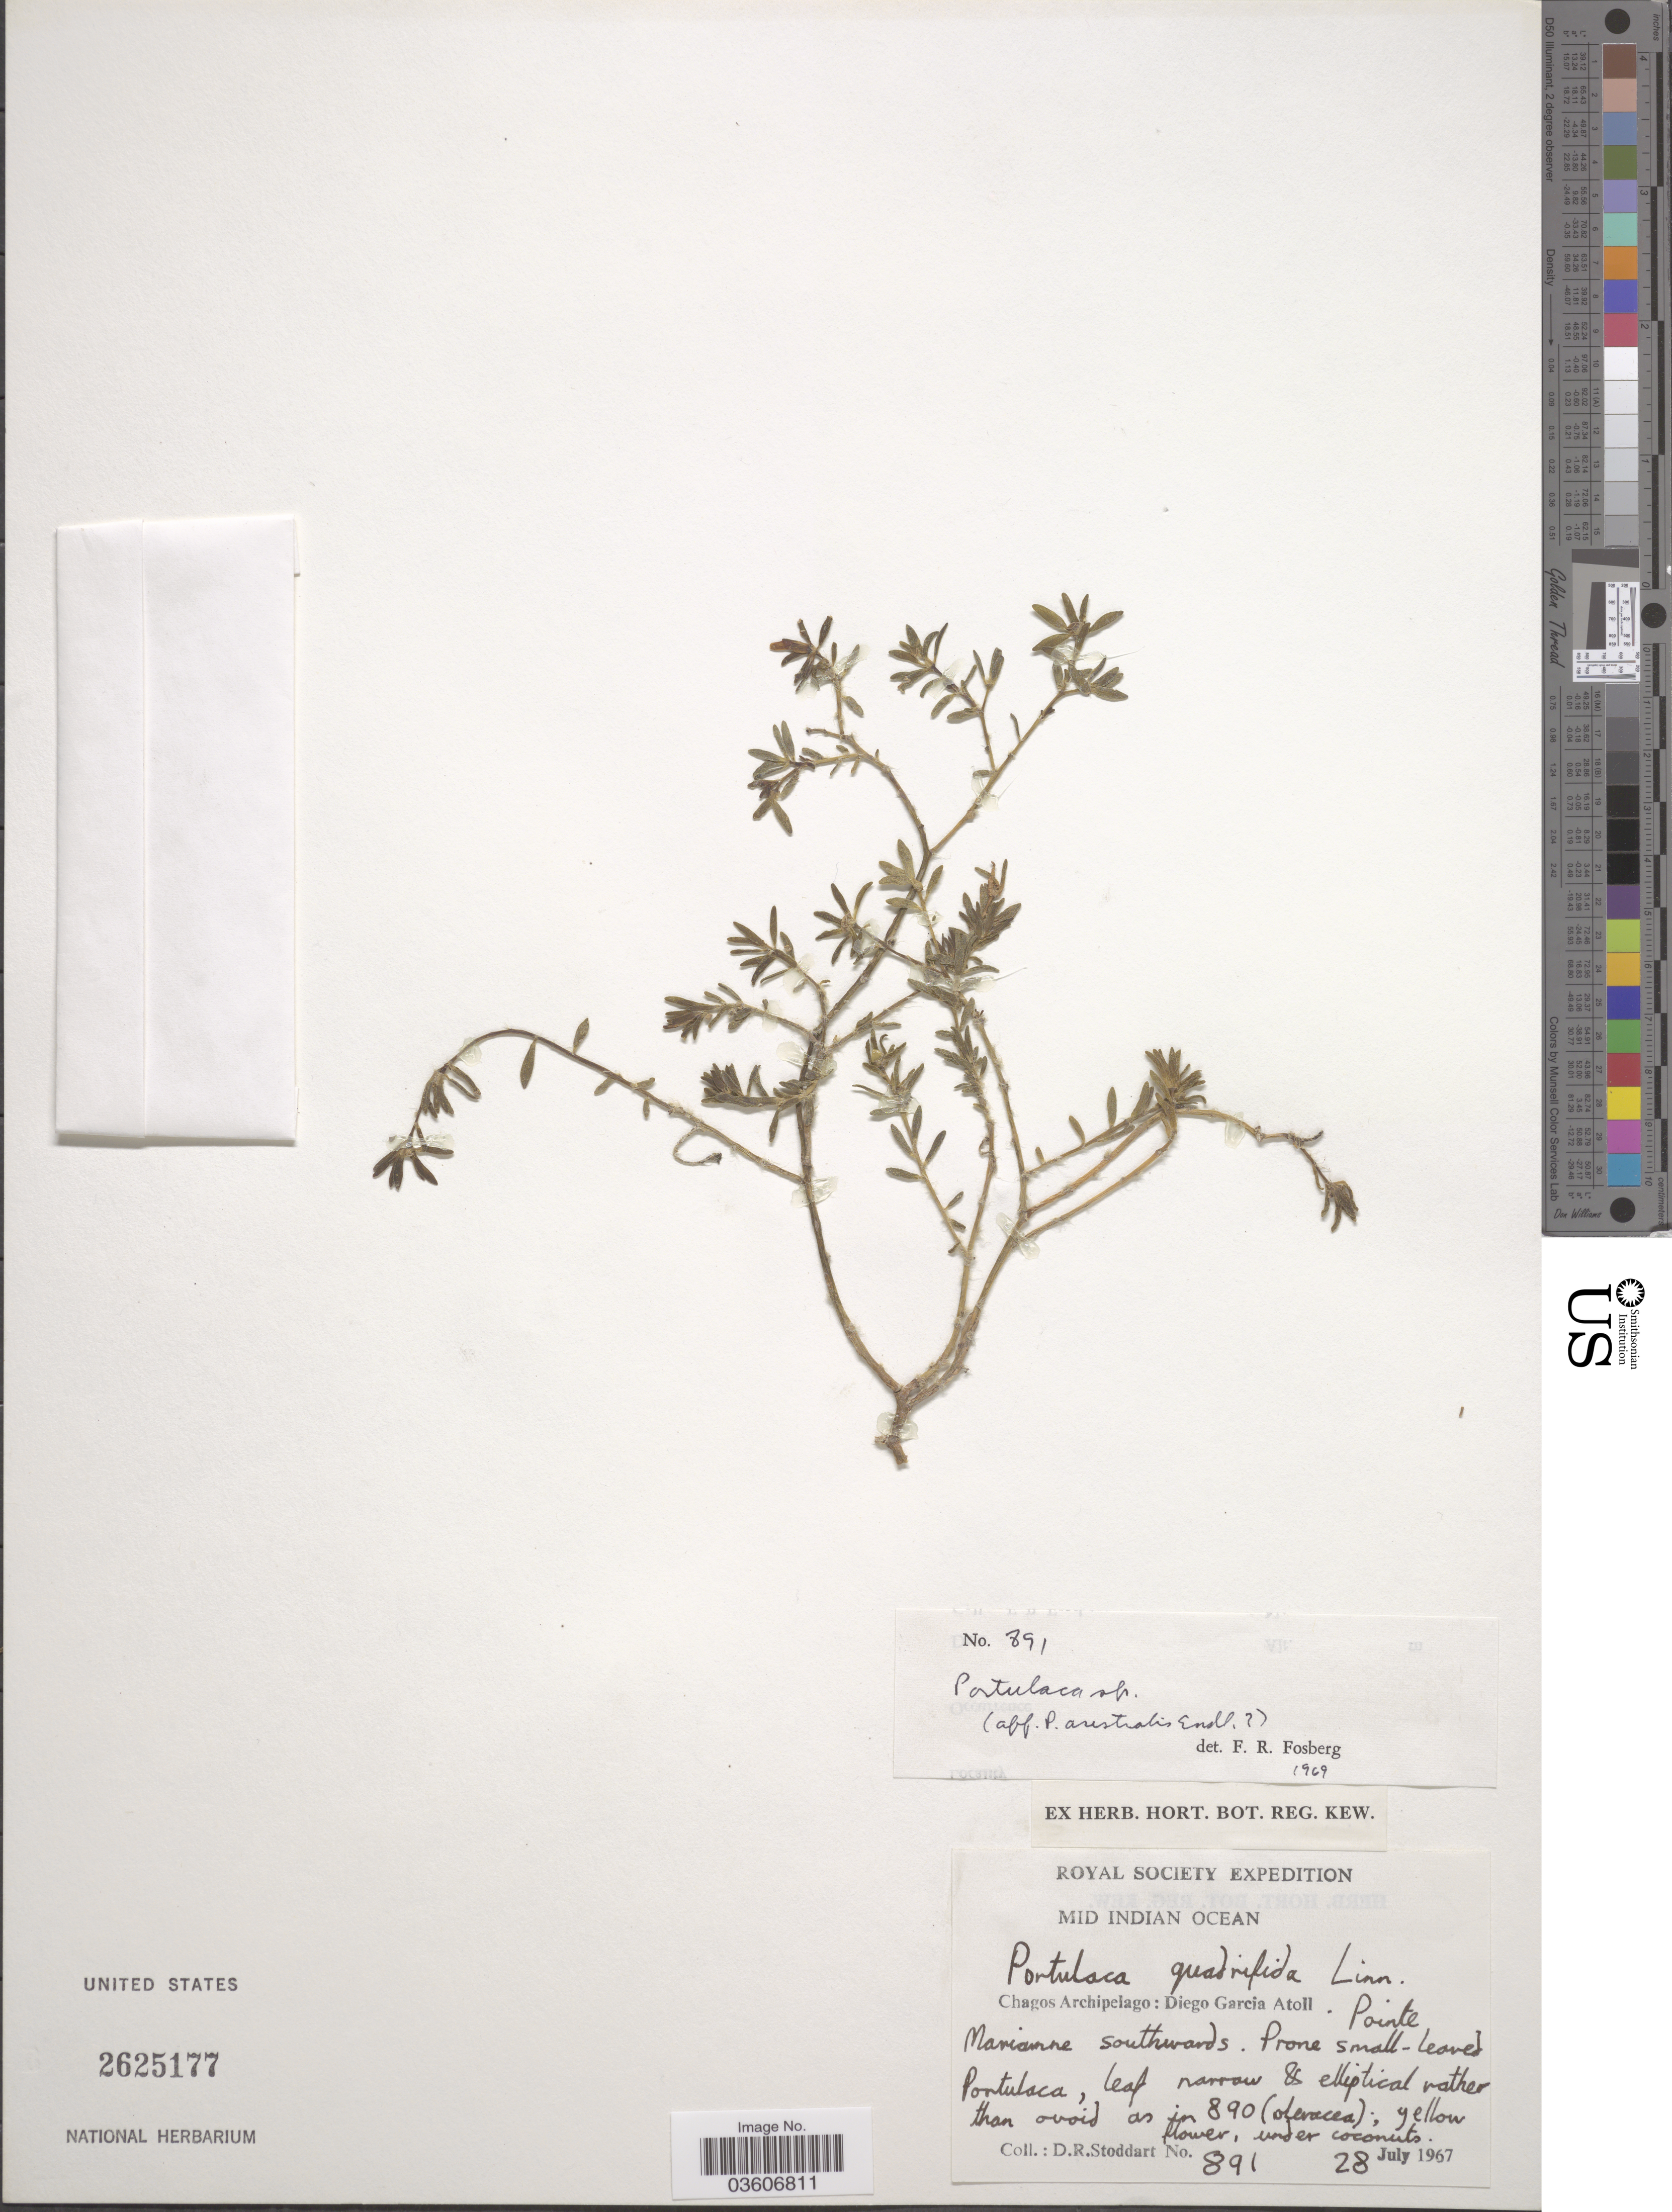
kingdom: Plantae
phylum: Tracheophyta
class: Magnoliopsida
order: Caryophyllales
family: Portulacaceae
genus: Portulaca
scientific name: Portulaca australis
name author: Endl.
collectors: D. R. Stoddart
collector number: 891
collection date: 1967-07-28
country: British Indian Ocean Territory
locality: Mid Indian Ocean. Chagos Archipelago: Diego Garcia Atoll. Pointe Marianne southwards.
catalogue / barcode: US 2625177